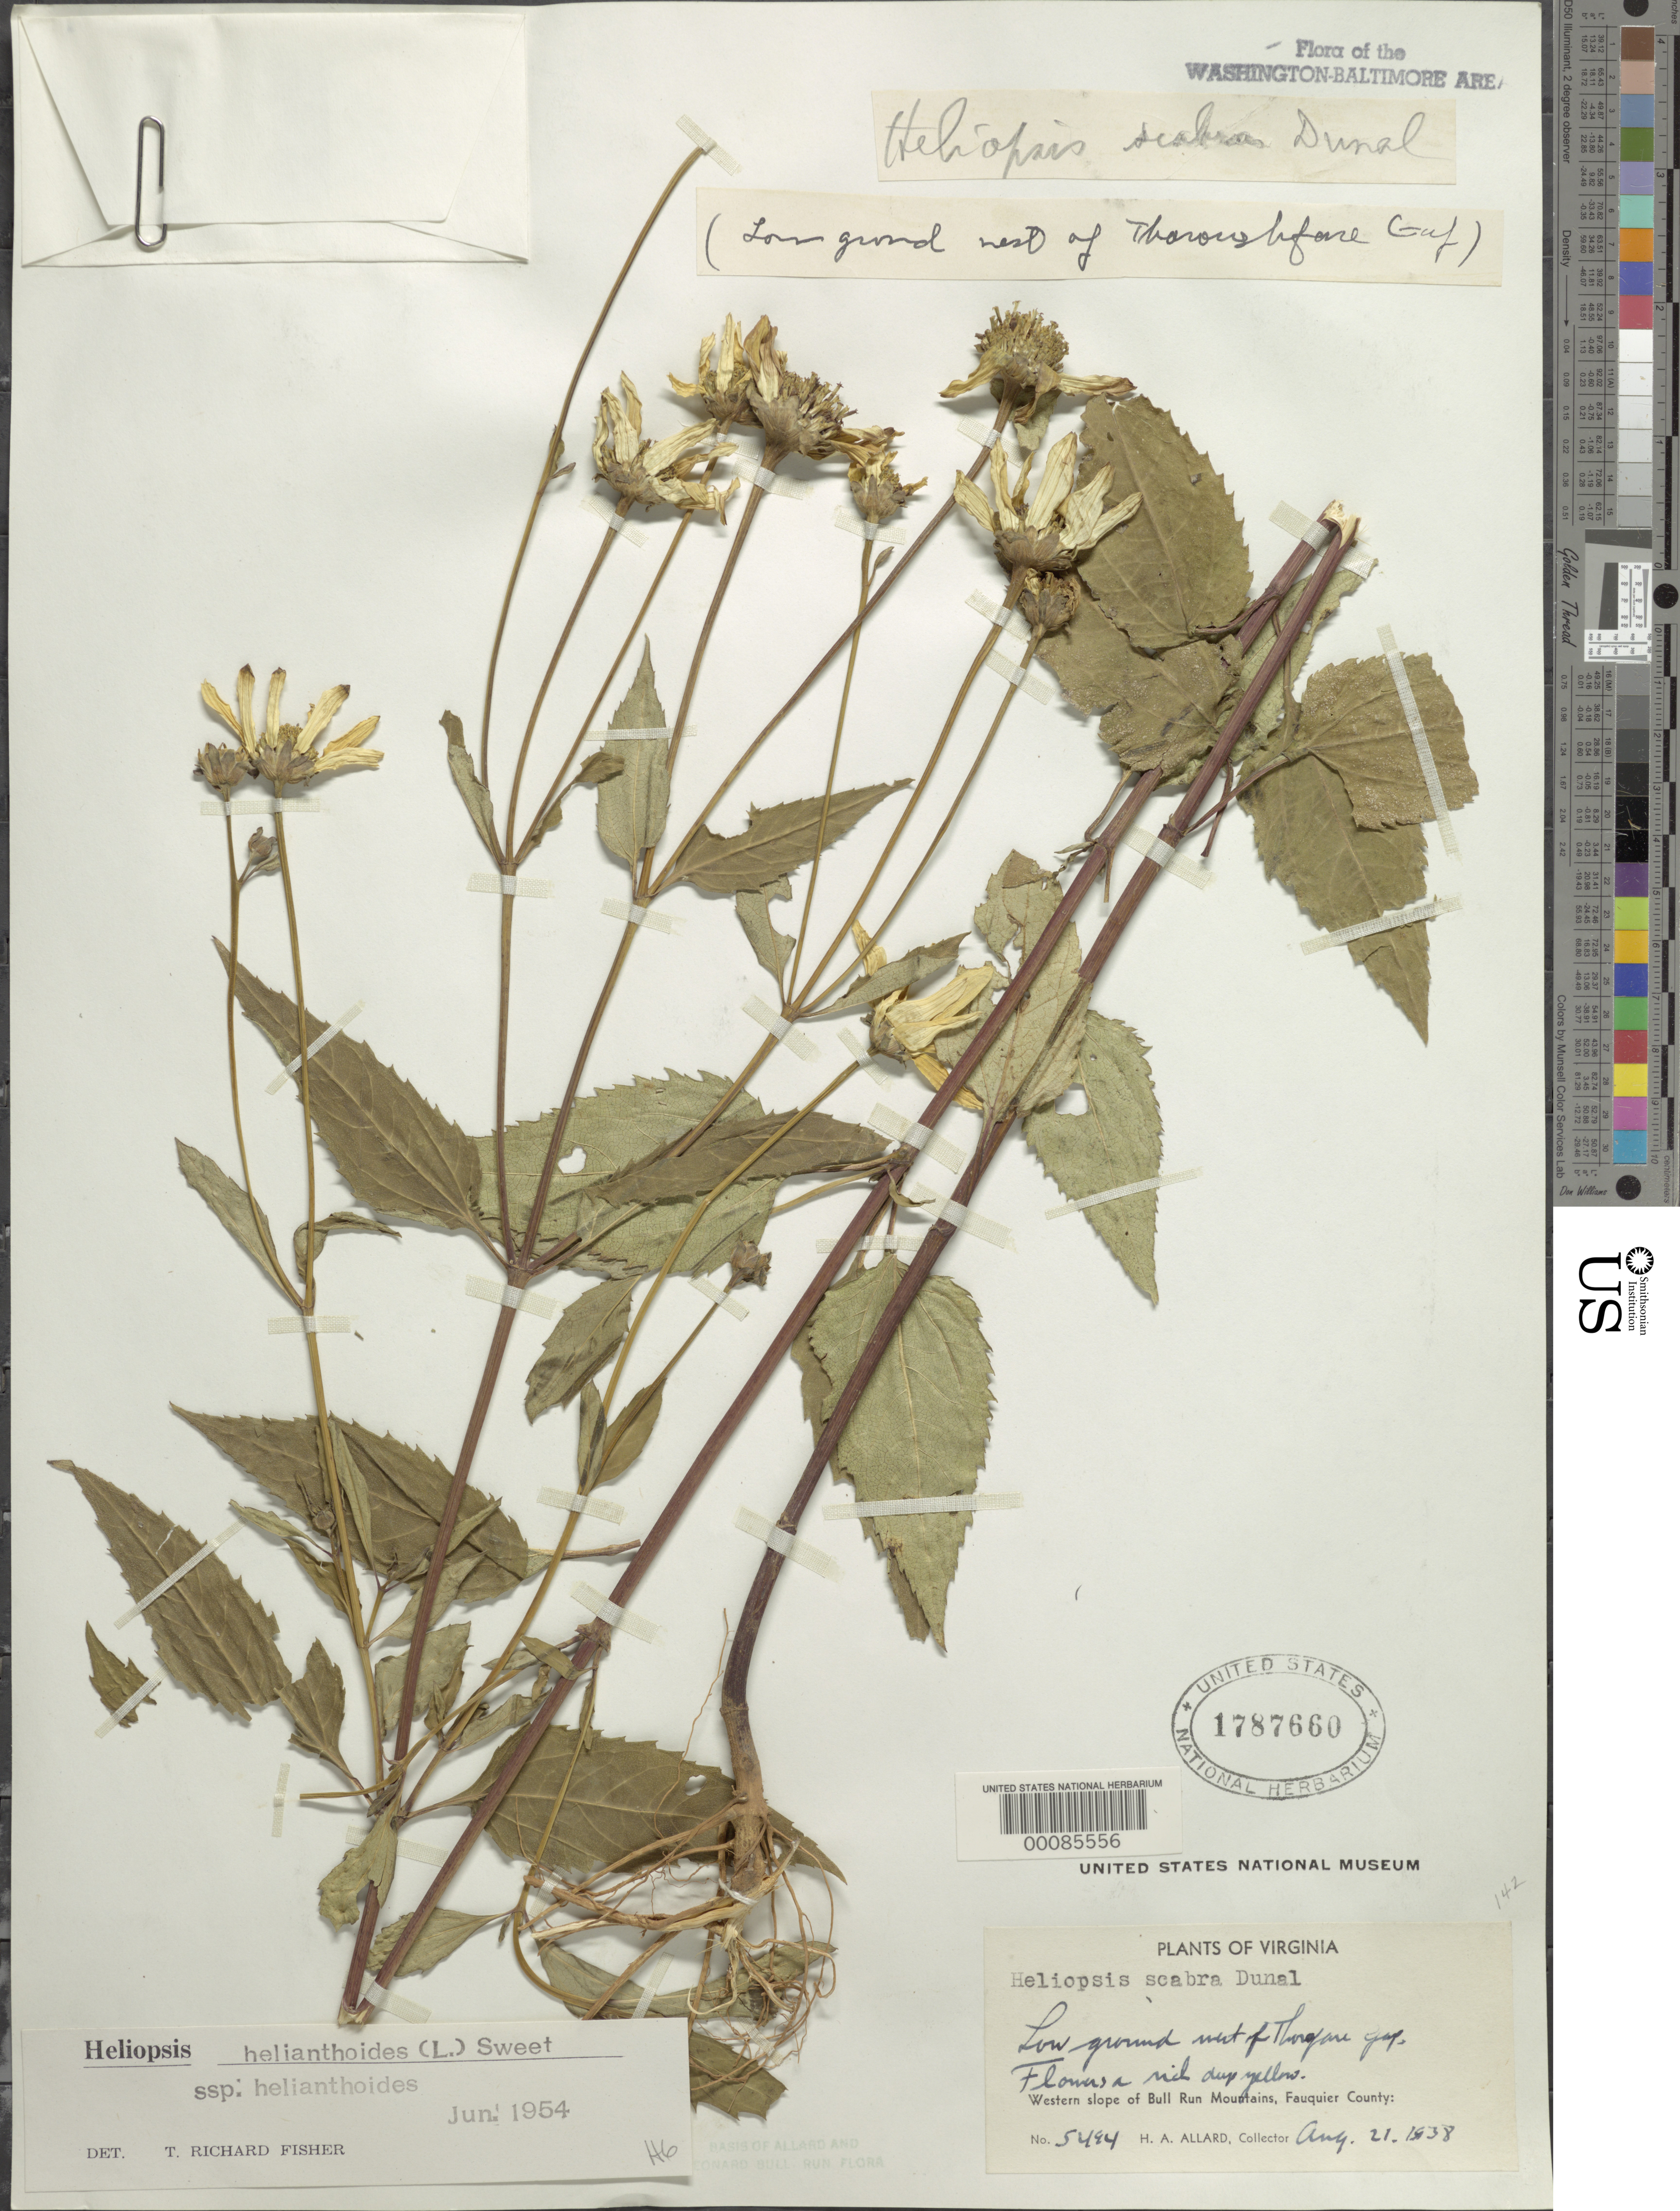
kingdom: Plantae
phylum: Tracheophyta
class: Magnoliopsida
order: Asterales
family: Asteraceae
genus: Heliopsis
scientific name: Heliopsis helianthoides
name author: (L.) Sweet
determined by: Fisher, T. R.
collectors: H. A. Allard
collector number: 54845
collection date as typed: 21 Aug 1938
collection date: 1938-08-21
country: United States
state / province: Virginia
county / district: Fauquier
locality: West of Thorofare Gap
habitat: Low ground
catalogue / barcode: US 1787660